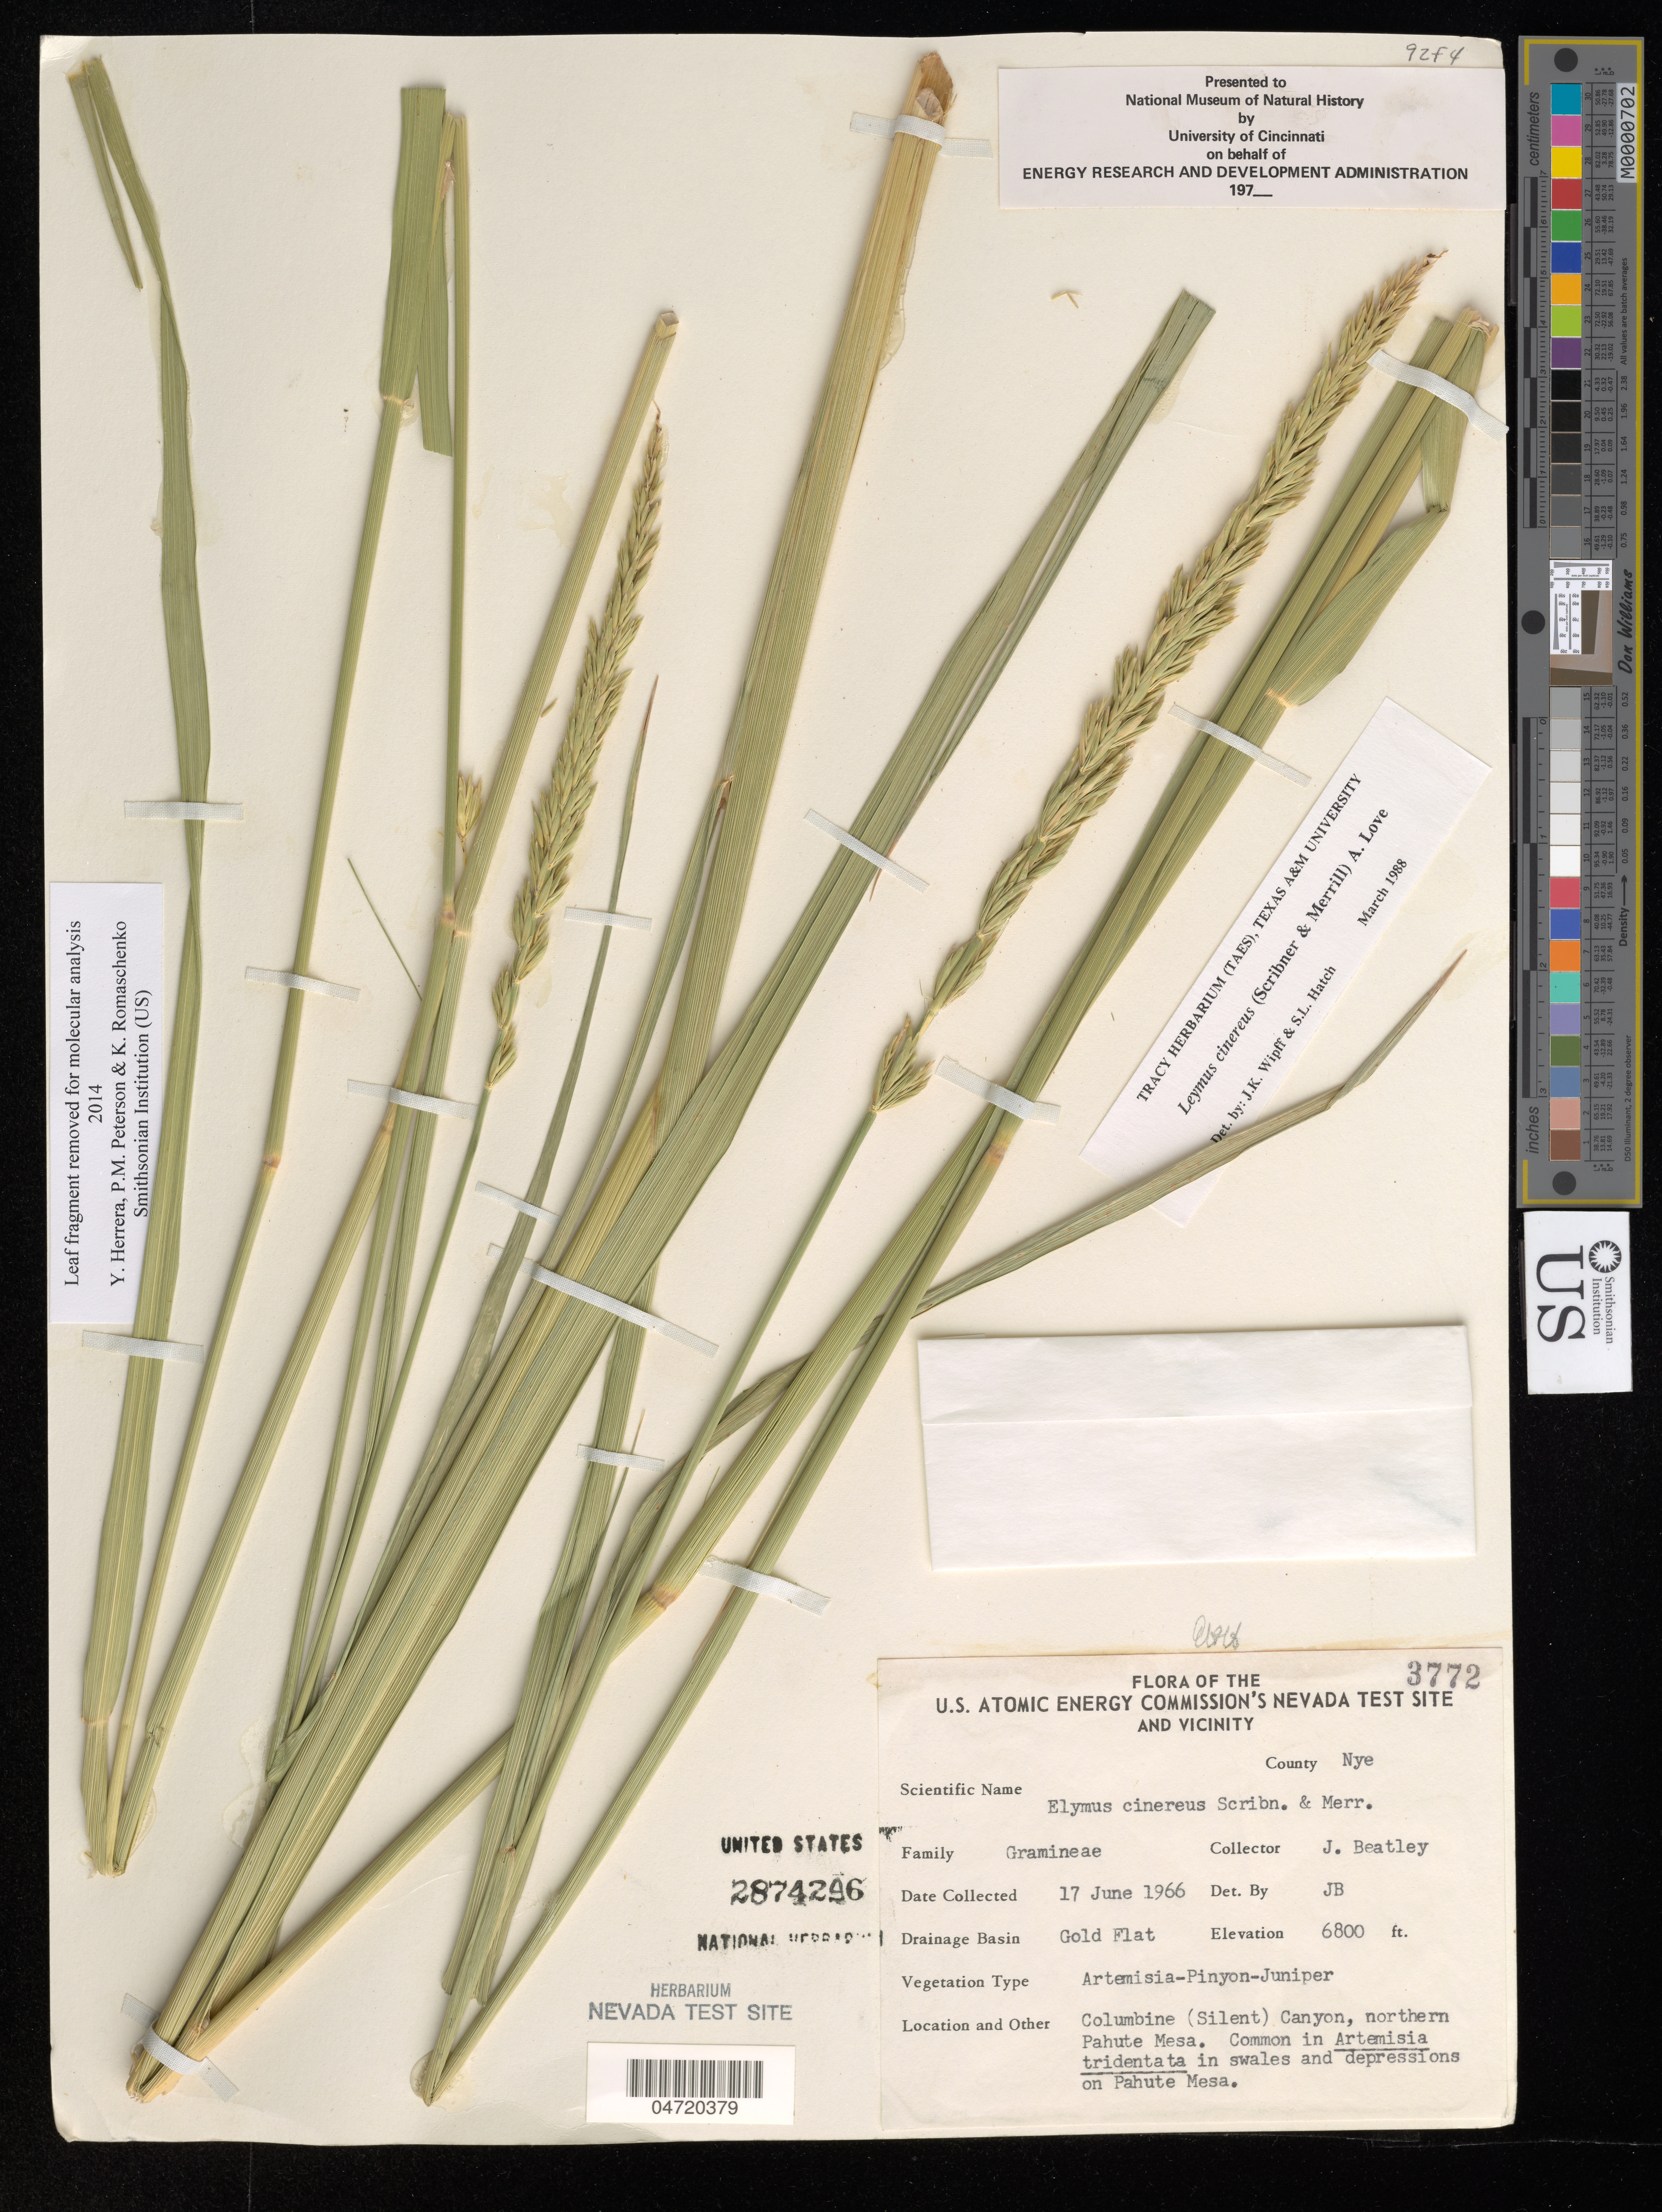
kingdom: Plantae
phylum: Tracheophyta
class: Liliopsida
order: Poales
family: Poaceae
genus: Leymus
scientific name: Leymus cinereus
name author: (Scribn. & Merr.) Á. Löve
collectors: J. Beatley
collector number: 3772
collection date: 1966-06-17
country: United States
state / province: Nevada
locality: The U. S. Atomic Energy Commission's Nevada Test Site and Vicinity. County Nye. Columbine (Silent) Canyon, northern Pahute Mesa.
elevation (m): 2073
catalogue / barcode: US 2874296